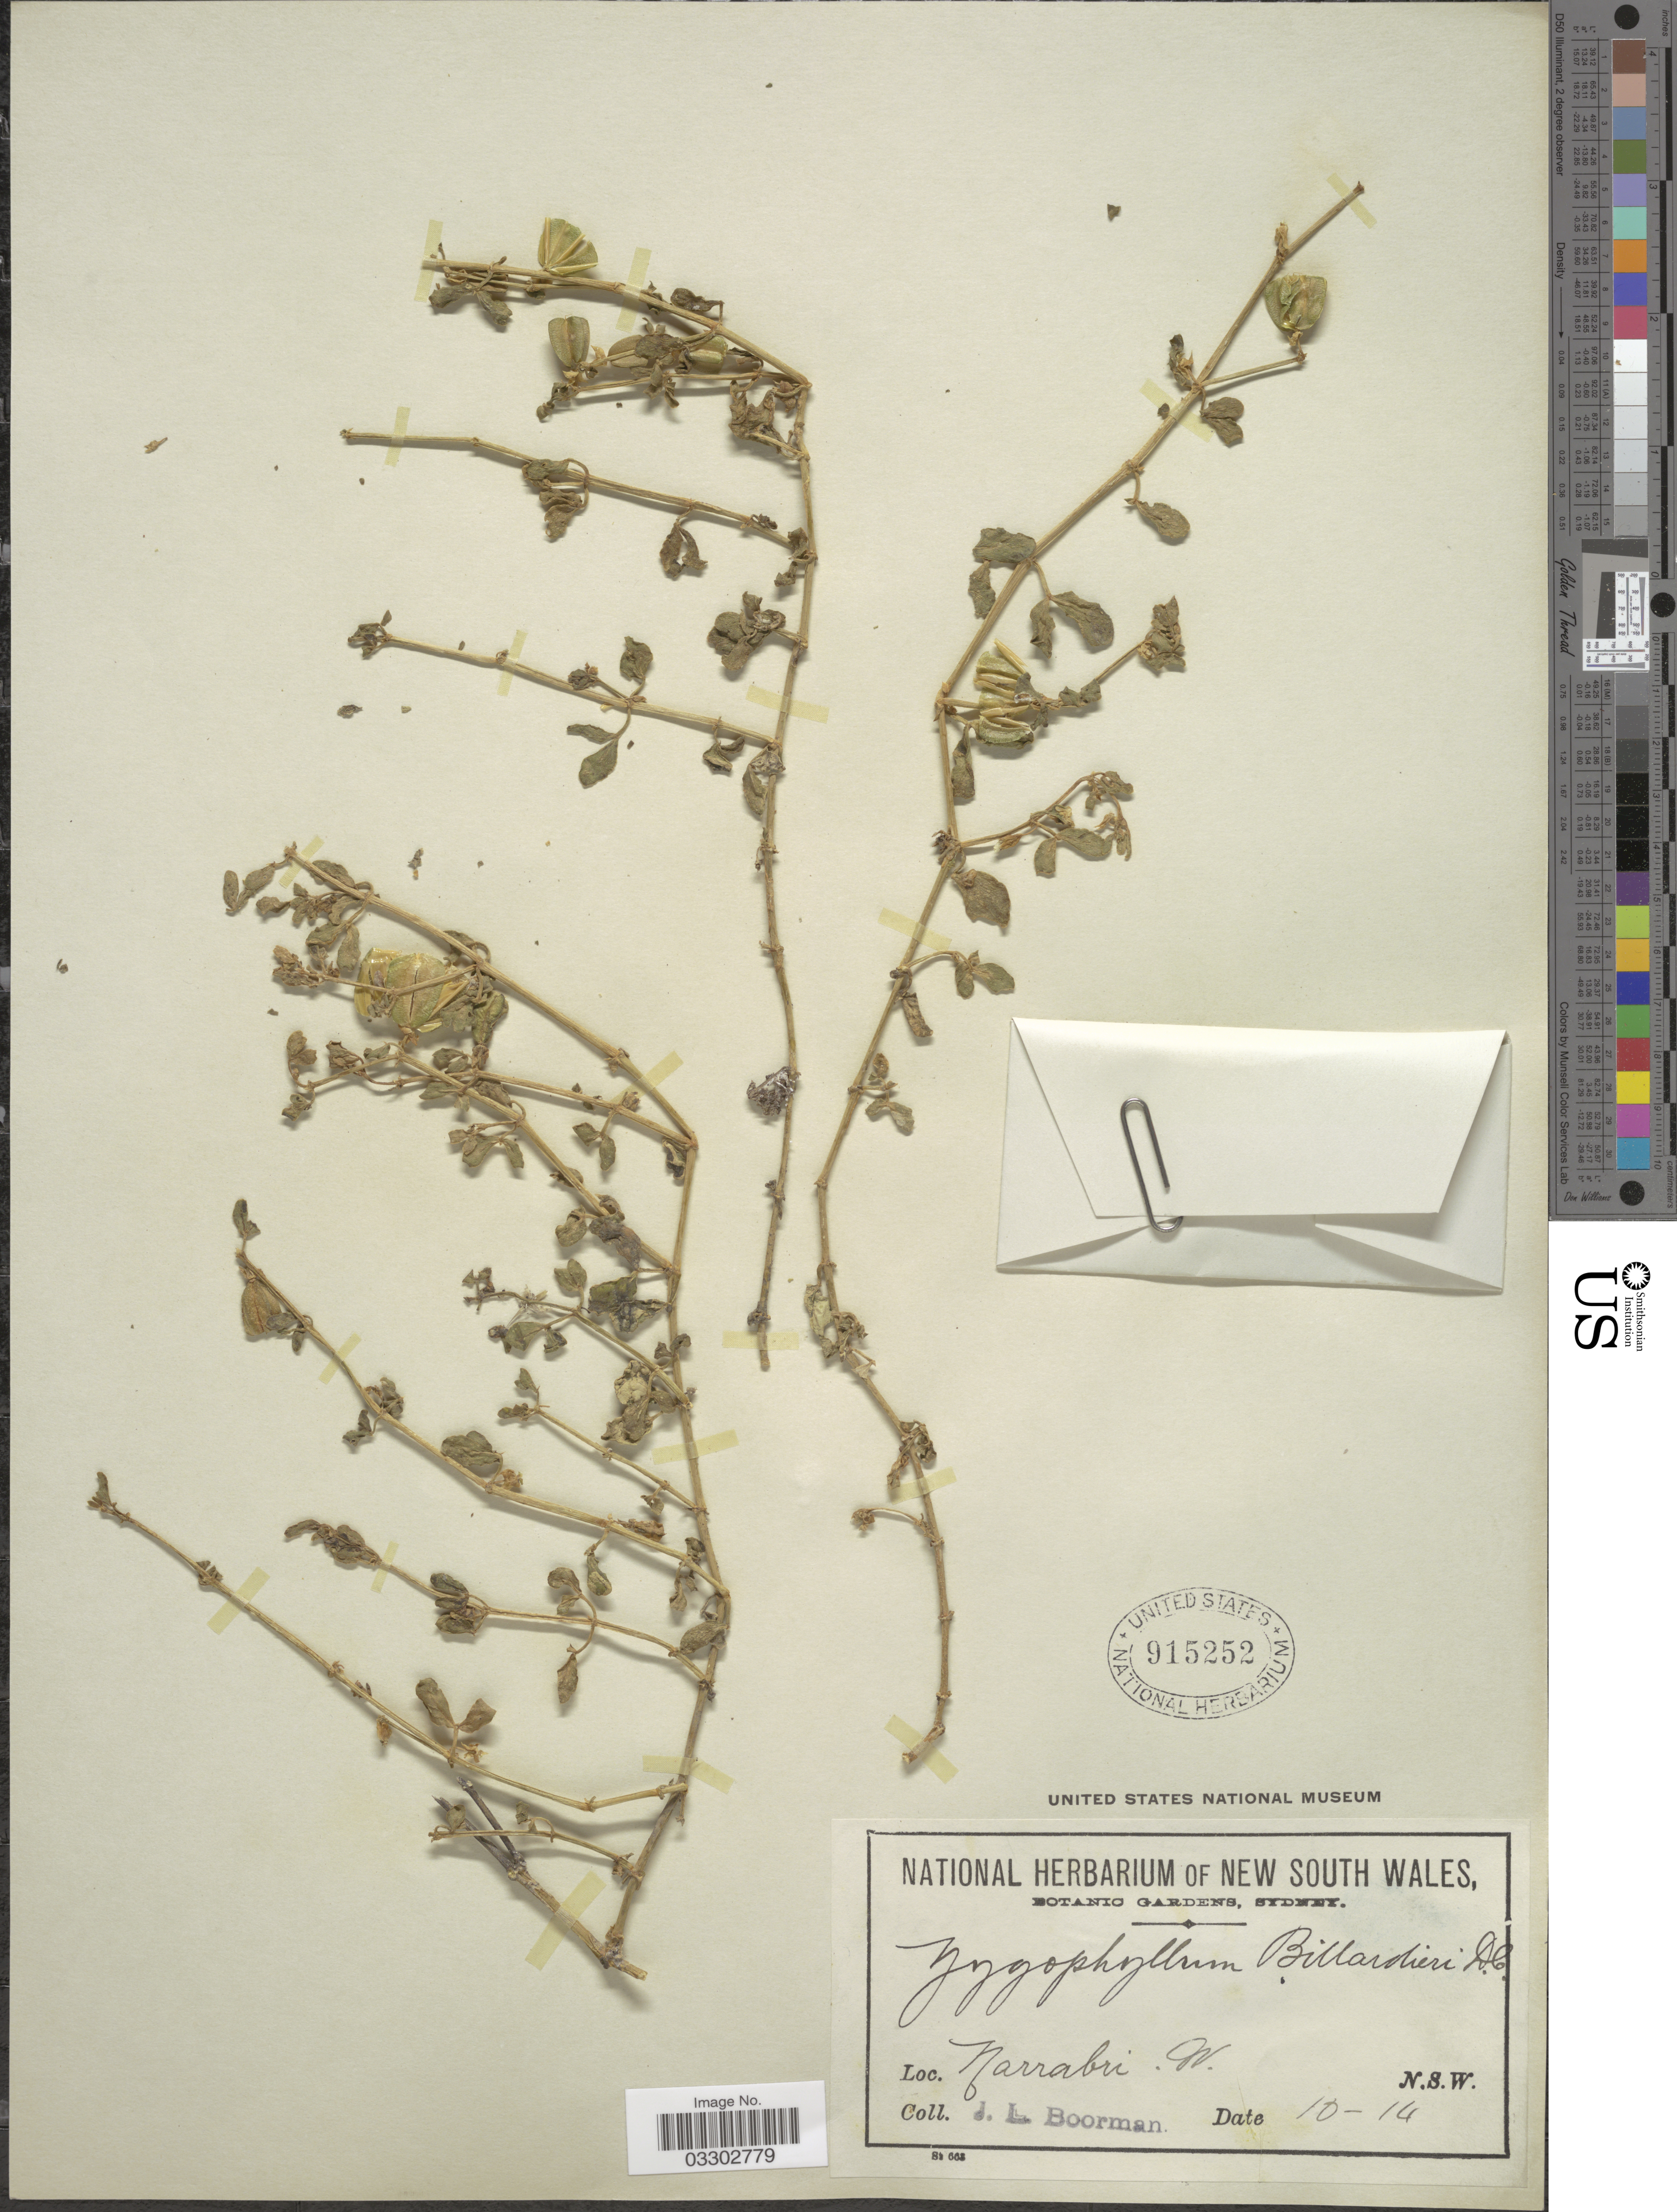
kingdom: Plantae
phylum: Tracheophyta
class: Magnoliopsida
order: Zygophyllales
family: Zygophyllaceae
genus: Roepera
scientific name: Roepera billardierei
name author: (DC.) G. Don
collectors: J. Borman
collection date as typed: Transcribed d/m/y: /10/14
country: Australia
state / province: New South Wales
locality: Narrabri .W.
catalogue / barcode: US 915252